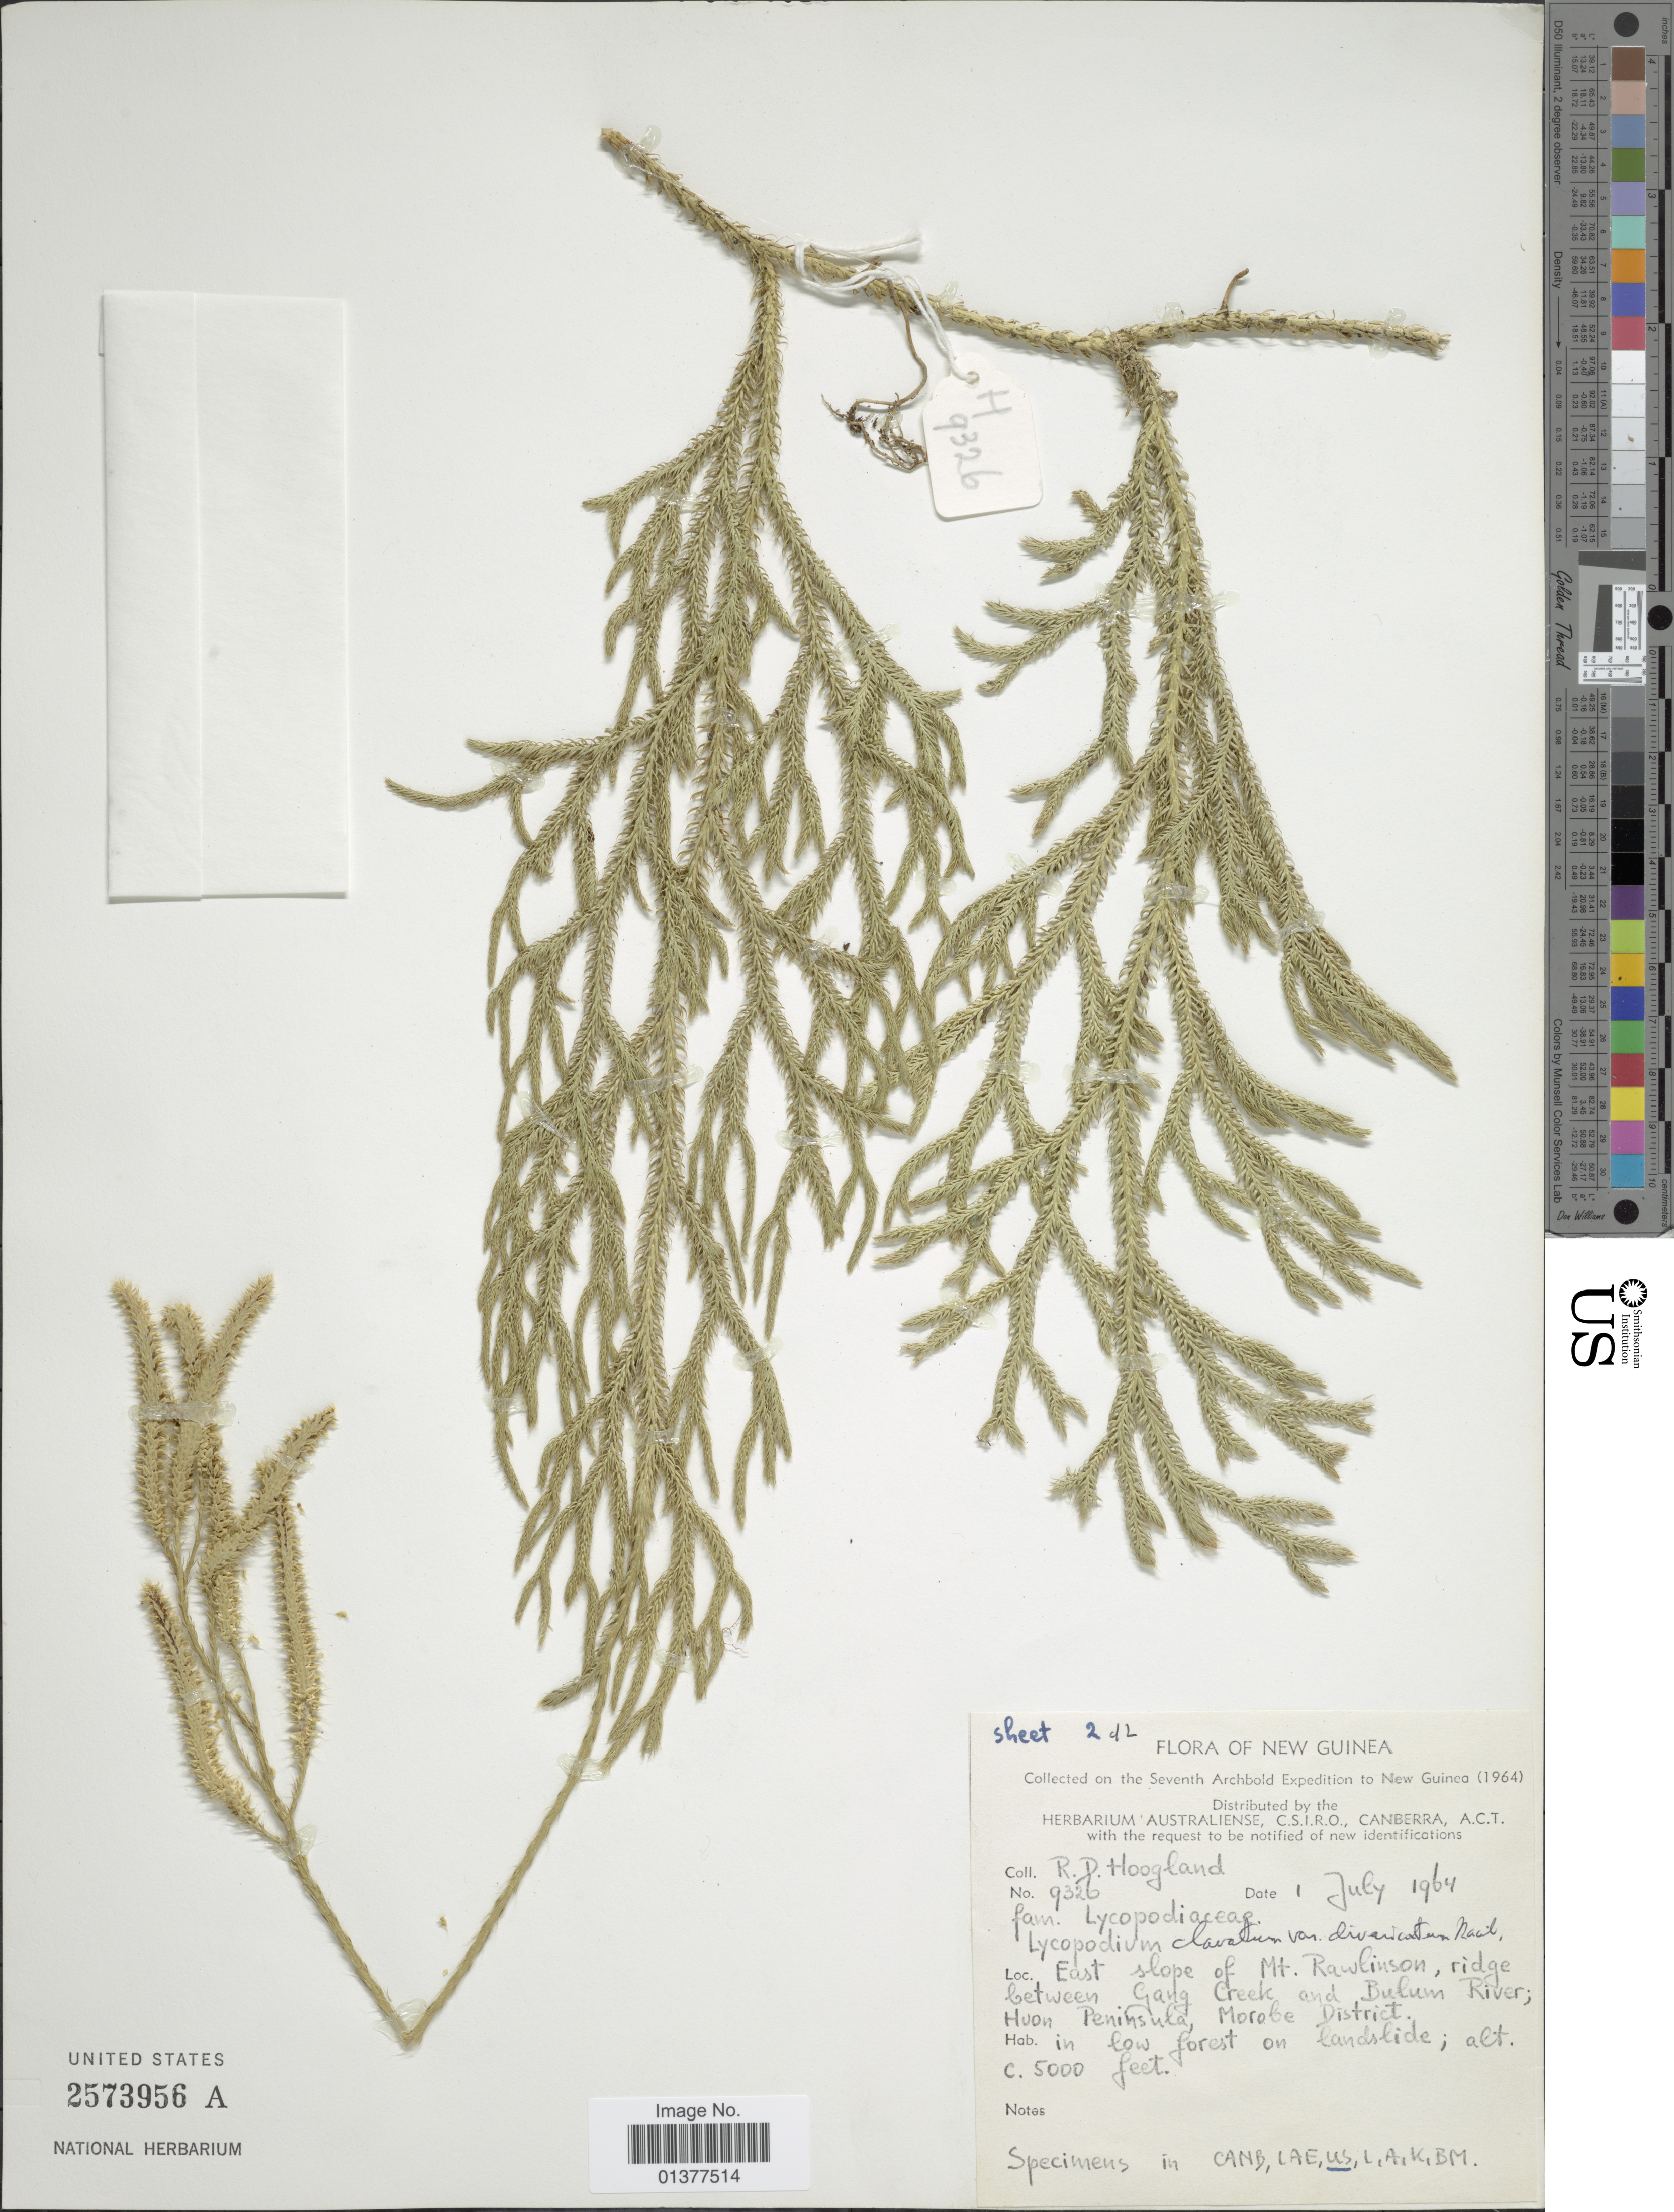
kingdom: Plantae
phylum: Tracheophyta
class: Lycopodiopsida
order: Lycopodiales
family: Lycopodiaceae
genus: Lycopodium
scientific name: Lycopodium clavatum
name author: L.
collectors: R. D. Hoogland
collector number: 9326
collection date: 1964-07-01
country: Papua New Guinea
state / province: Morobe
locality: East slope of Mt. Rawlinson, ridge between Gang Creek and Bulum River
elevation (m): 1524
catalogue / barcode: US 2573956A